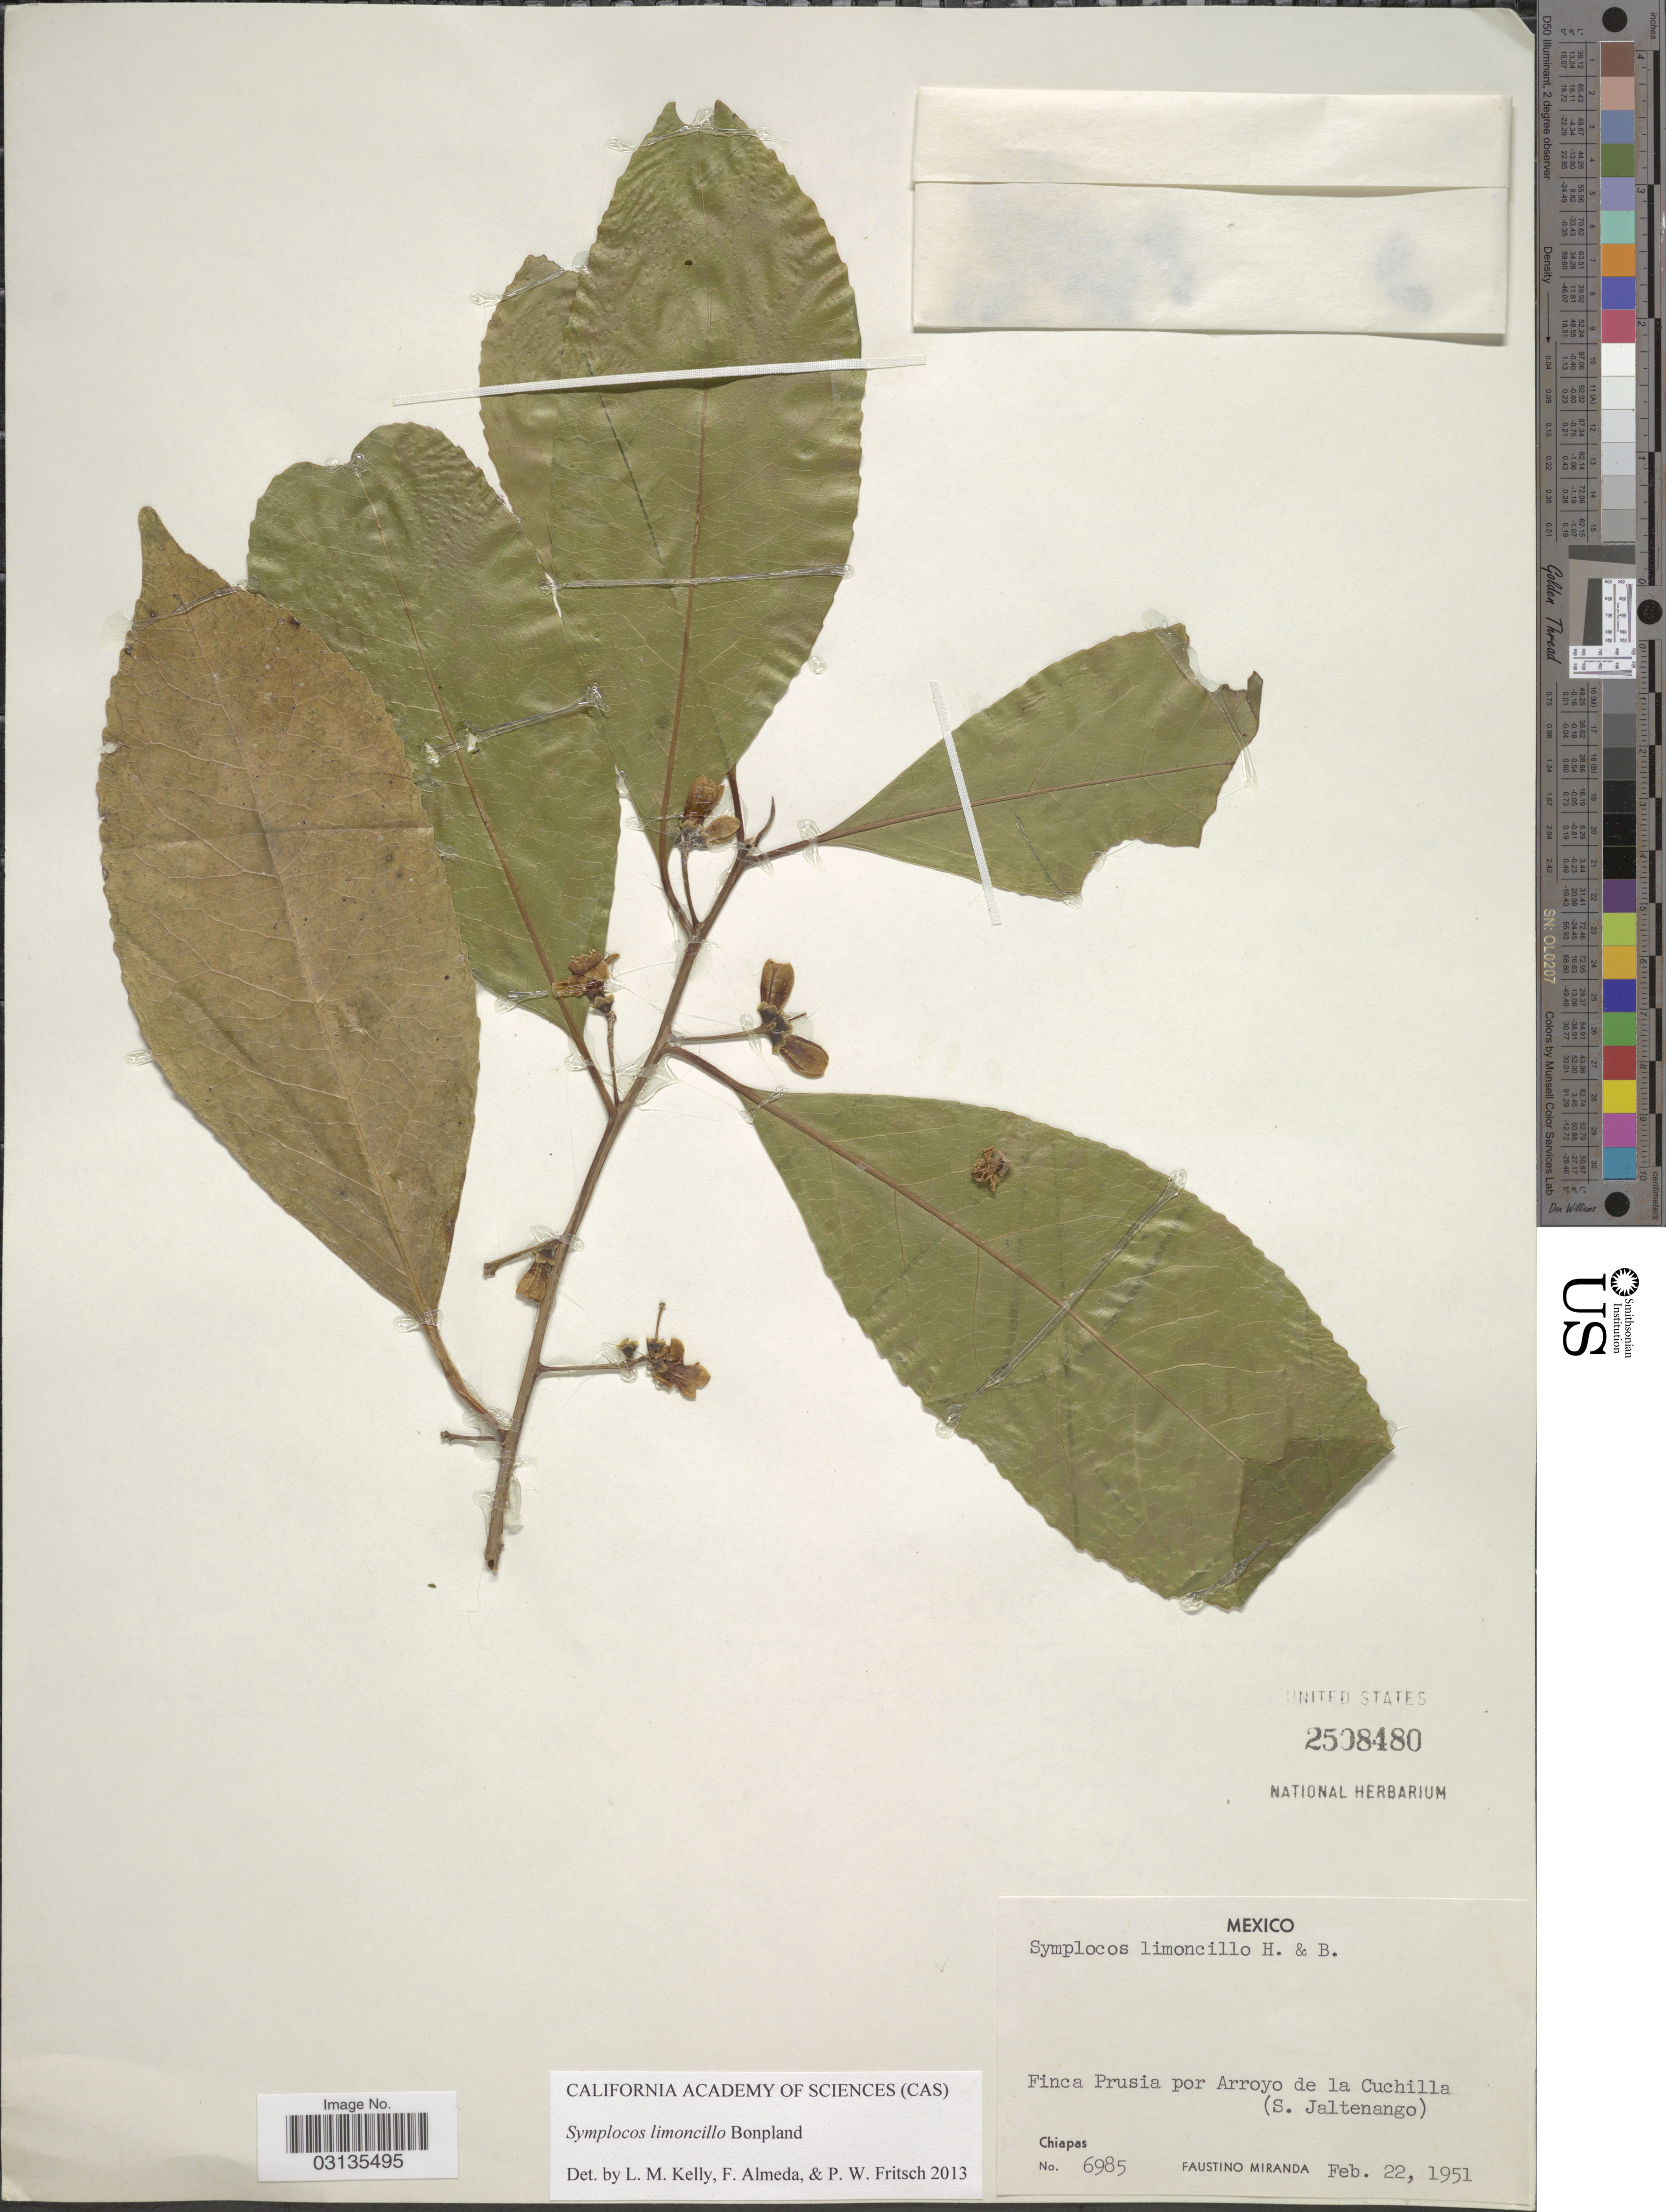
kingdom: Plantae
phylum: Tracheophyta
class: Magnoliopsida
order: Ericales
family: Symplocaceae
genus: Symplocos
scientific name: Symplocos limoncillo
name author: Bonpl.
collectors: F. Miranda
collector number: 6985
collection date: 1951-02-22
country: Mexico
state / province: Chiapas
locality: Finca Prusia por Arroyo de la Cuchilla (S. Jaltenango).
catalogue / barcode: US 2508480